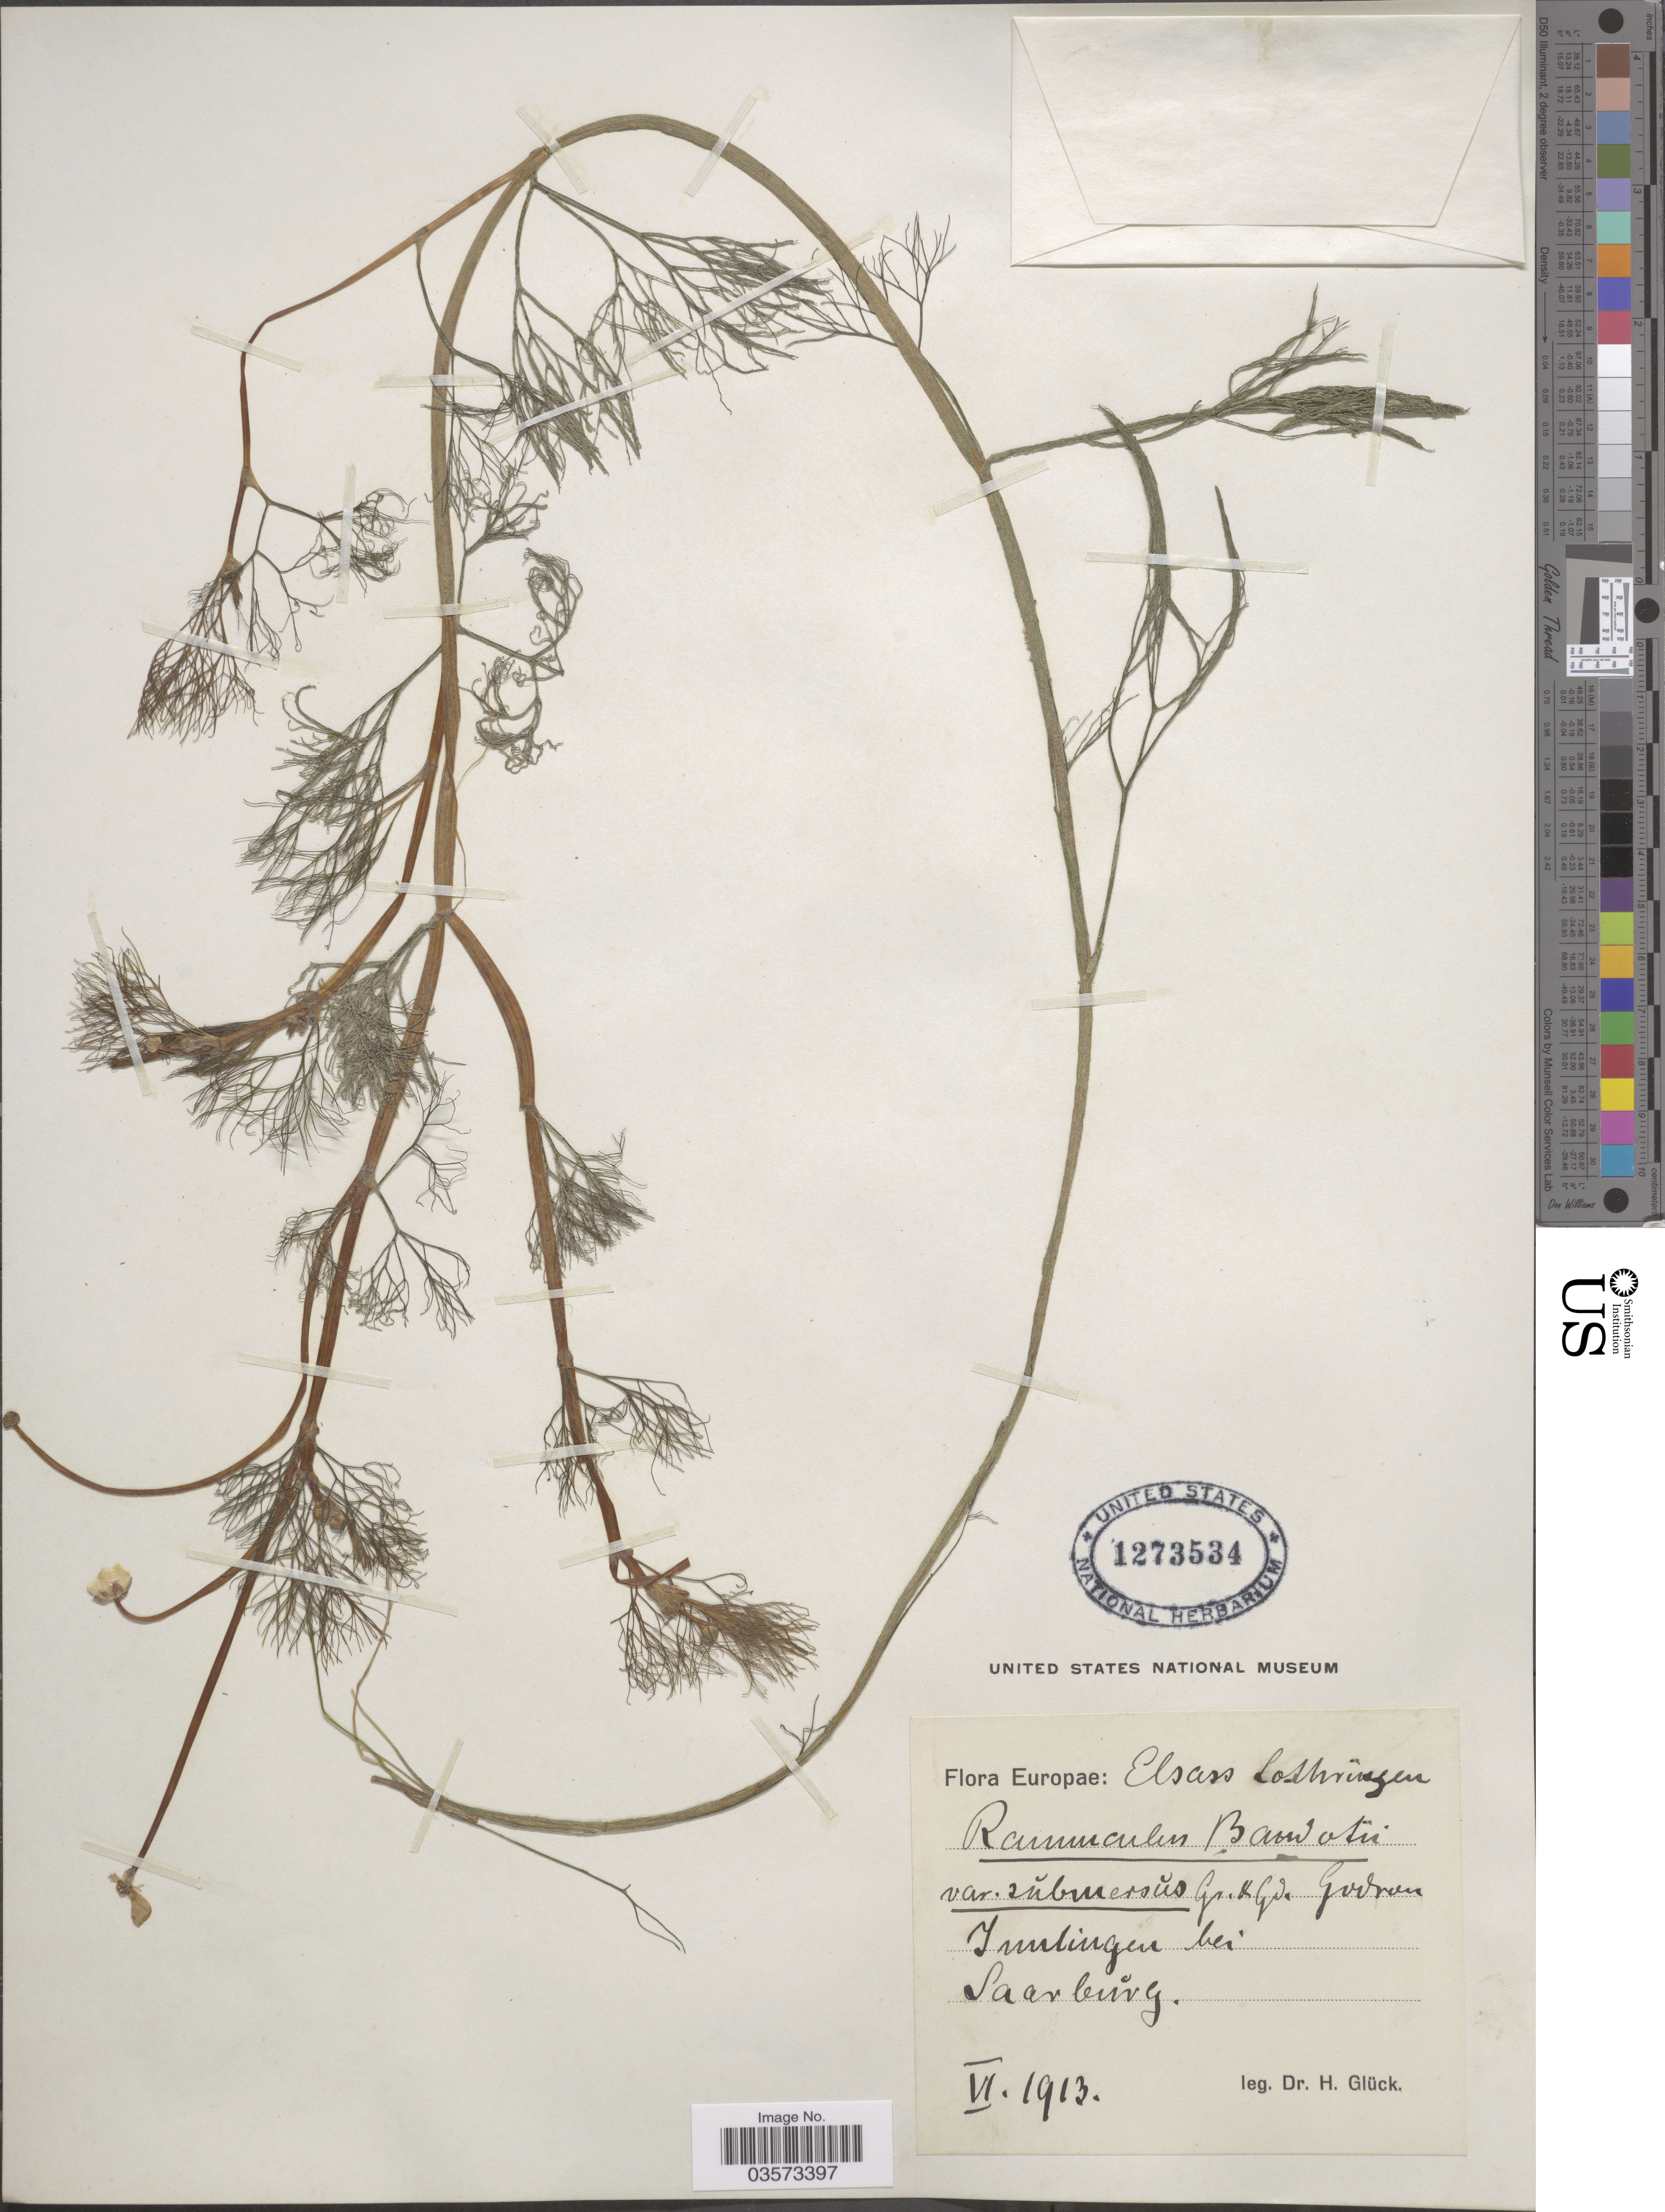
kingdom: Plantae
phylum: Tracheophyta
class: Magnoliopsida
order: Ranunculales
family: Ranunculaceae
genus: Ranunculus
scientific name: Ranunculus baudotii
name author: Godr.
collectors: H. Glück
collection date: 1913-06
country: France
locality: Elsass Lothrüngen. Imlingen bei Saarburg. Europae.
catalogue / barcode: US 1273534